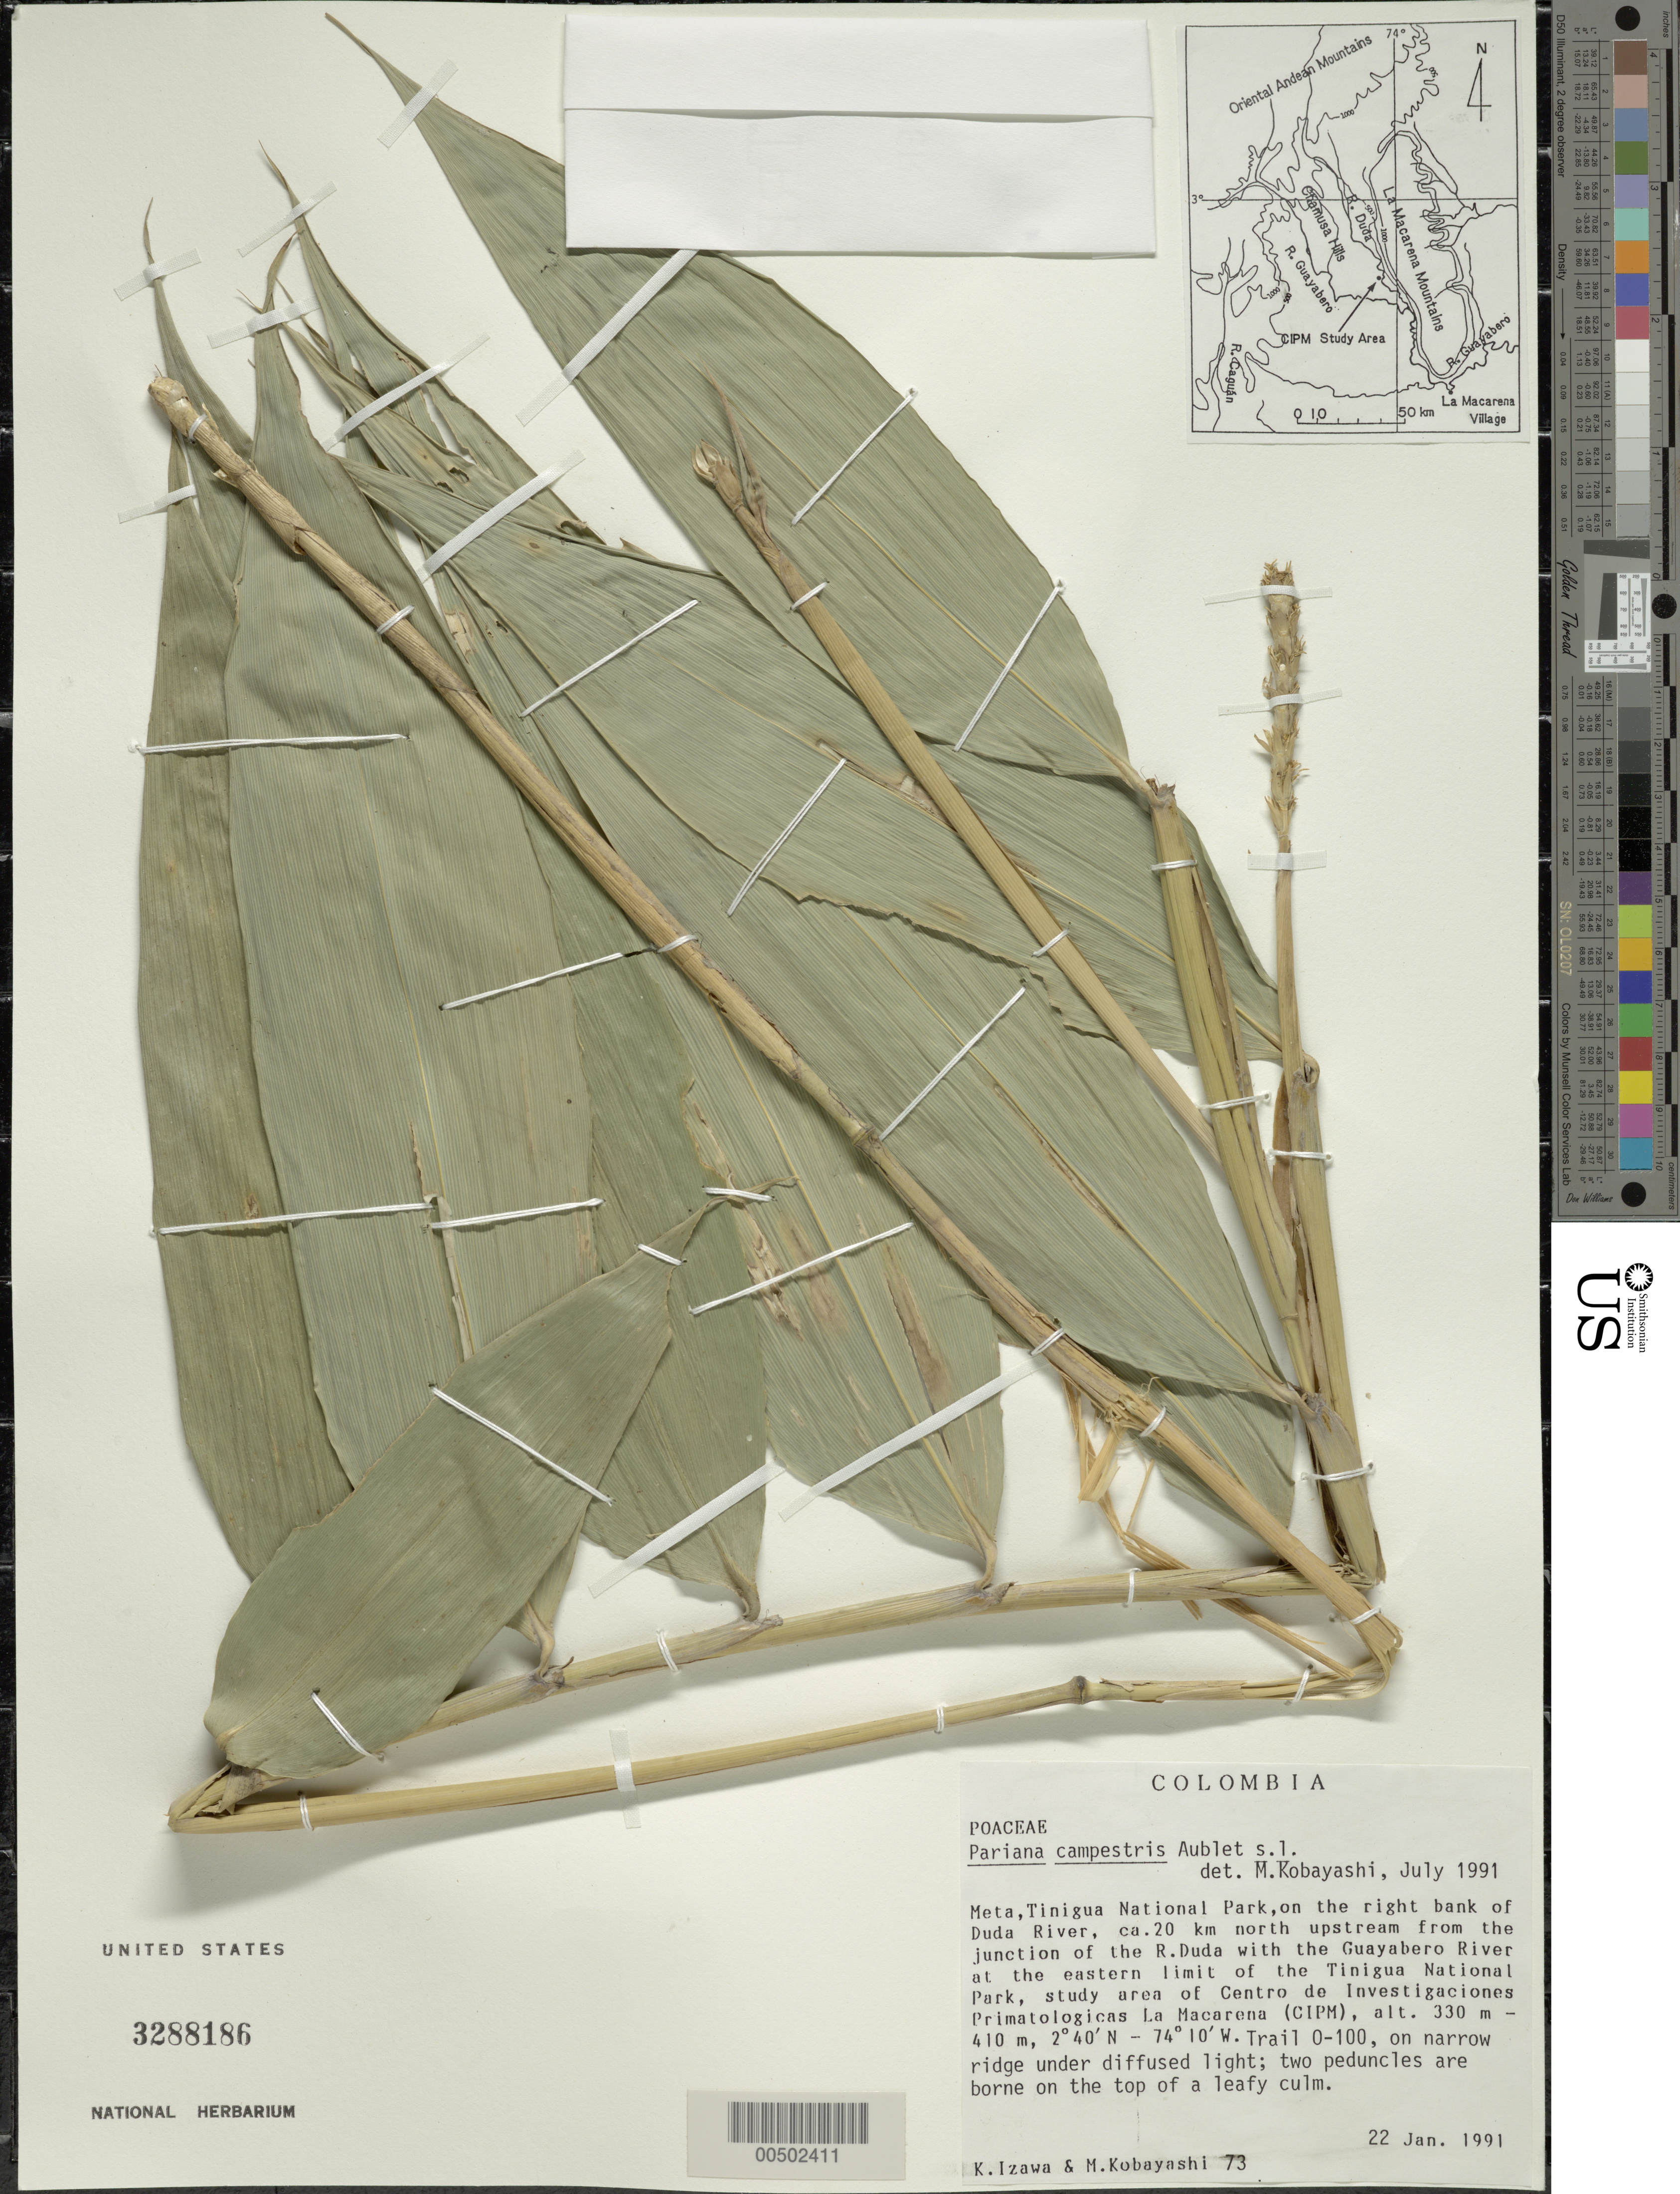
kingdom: Plantae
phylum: Tracheophyta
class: Liliopsida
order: Poales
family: Poaceae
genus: Pariana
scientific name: Pariana campestris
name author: Aubl.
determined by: Kobayashi, M.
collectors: K. Izawa & M. Kobayashi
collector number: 73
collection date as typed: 22 Jan 1991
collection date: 1991-01-22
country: Colombia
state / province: Meta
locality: Tinigua National Park, bank of Duda River, ca 20 km N of the junct. of Duda River and the Guyabero River, Trail o-100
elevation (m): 330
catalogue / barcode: US 3288186